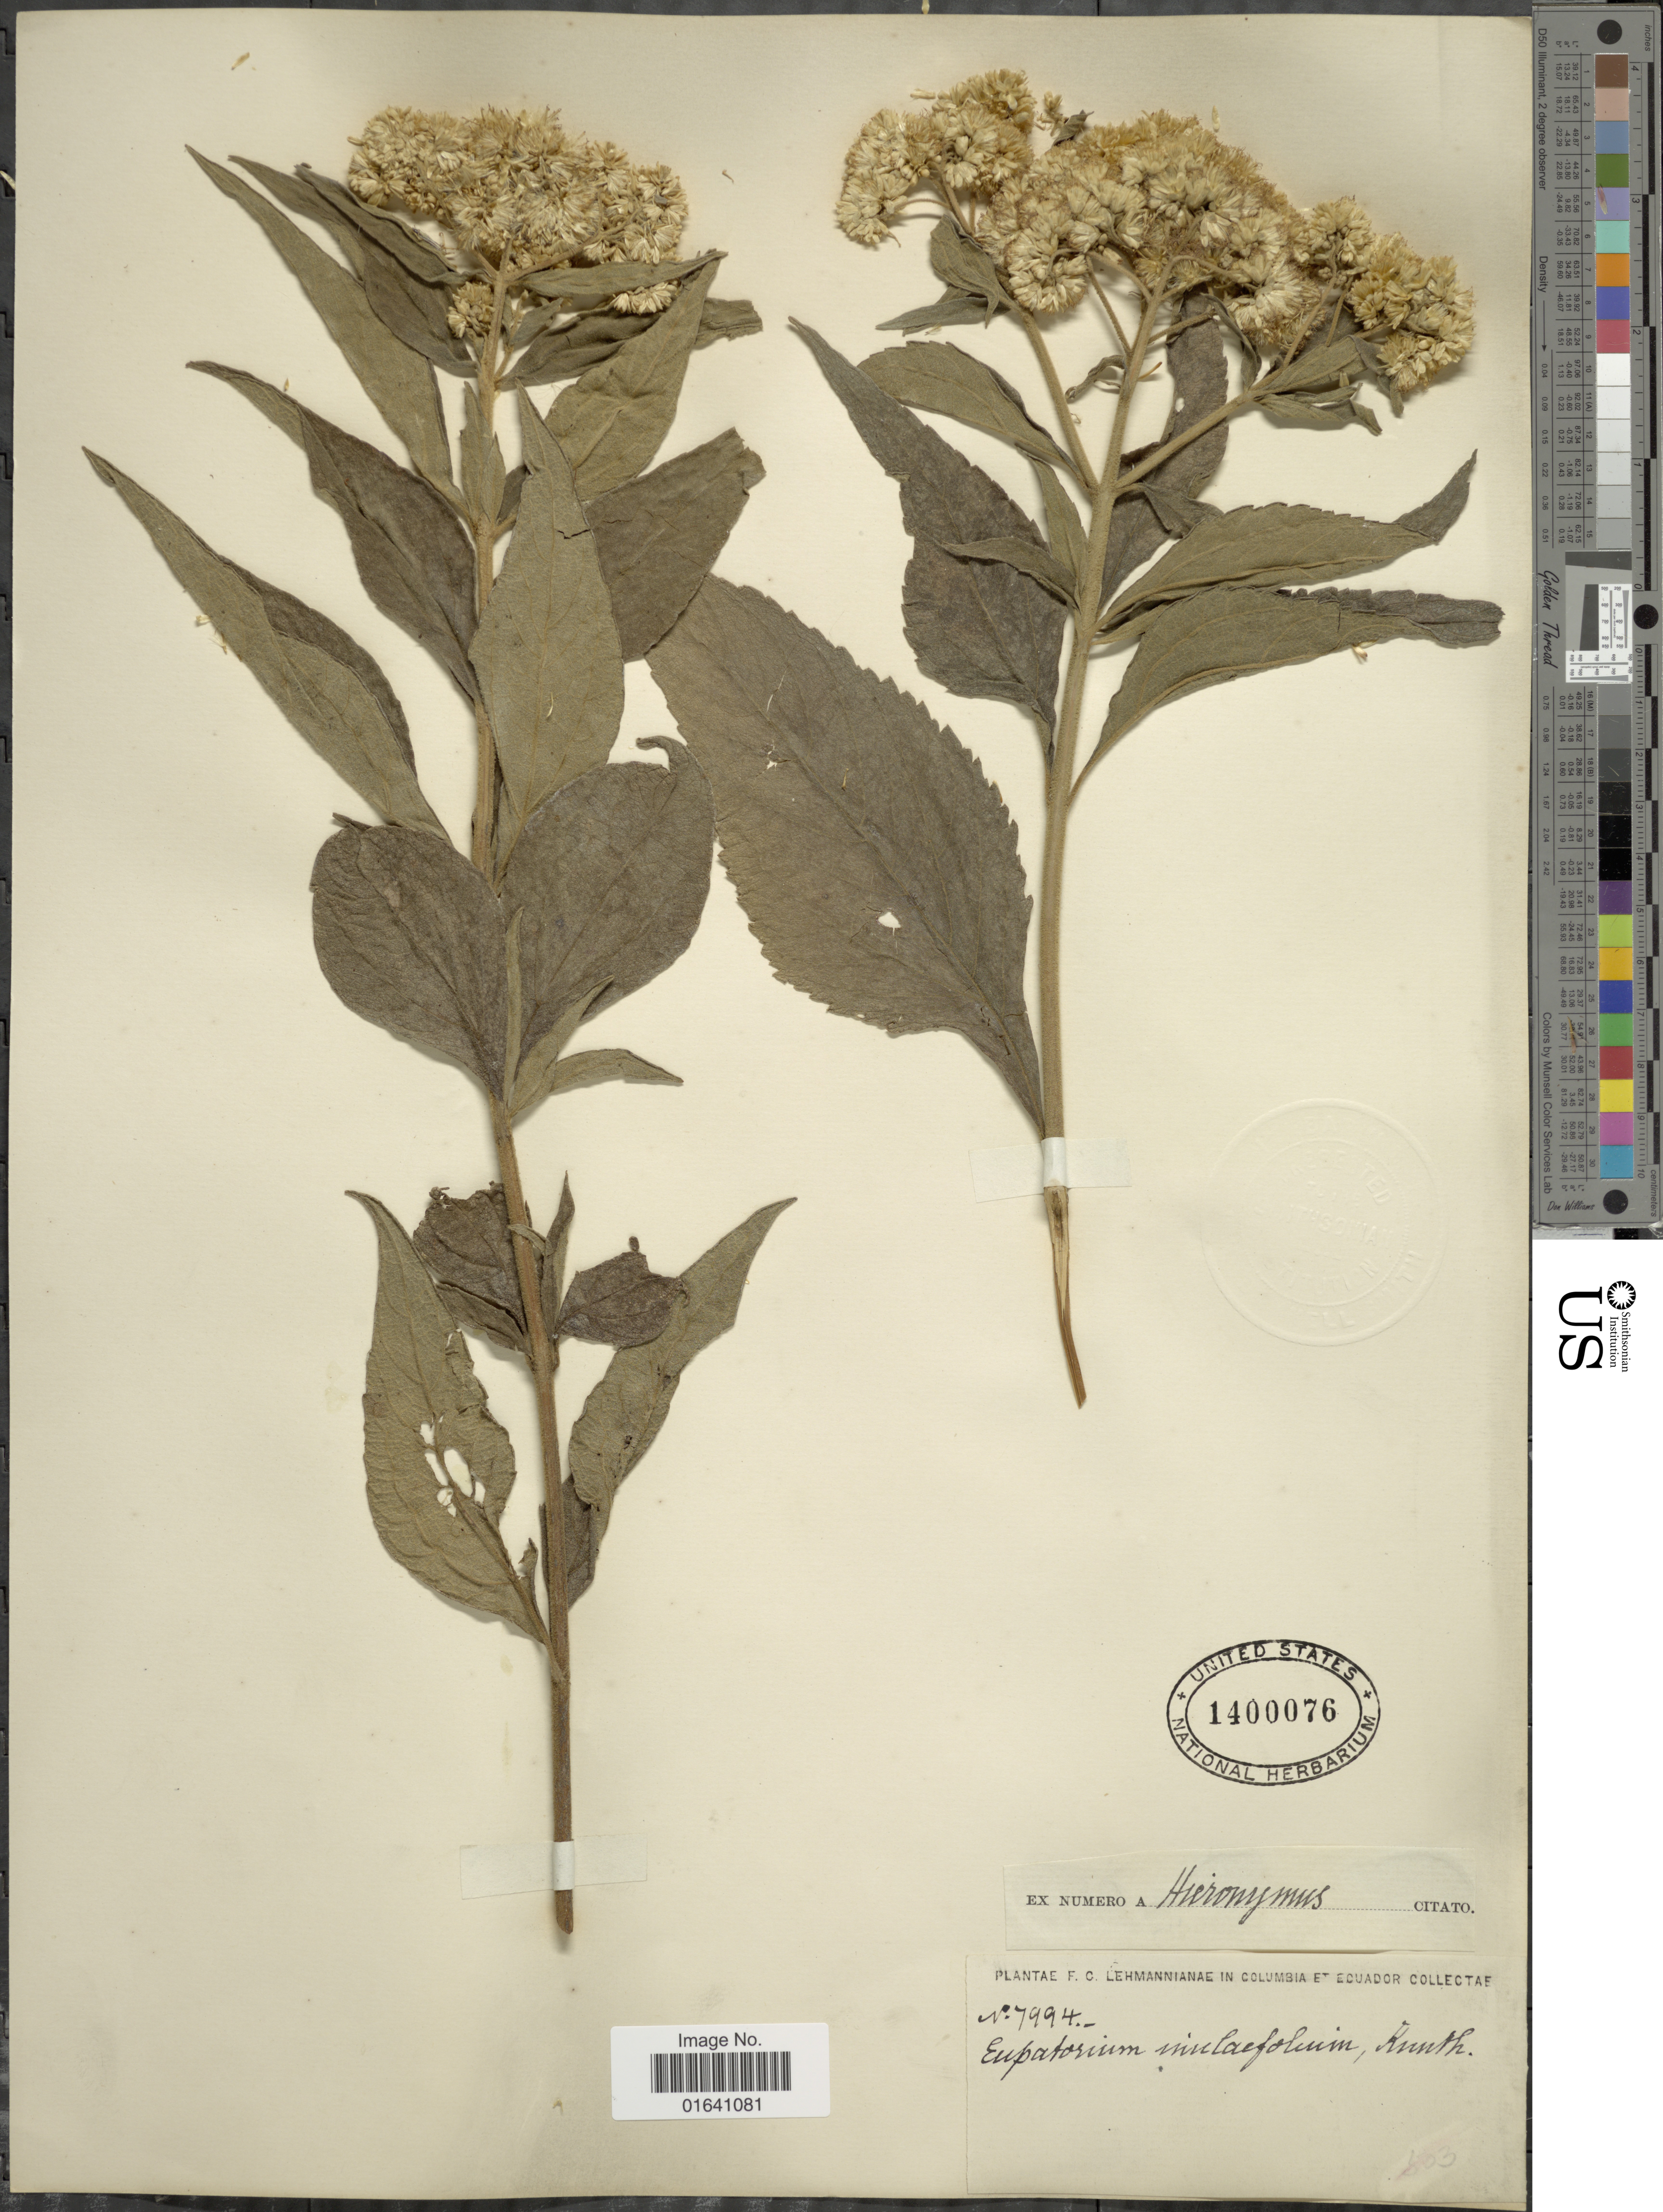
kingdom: Plantae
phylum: Tracheophyta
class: Magnoliopsida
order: Asterales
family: Asteraceae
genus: Austroeupatorium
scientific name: Austroeupatorium inulaefolium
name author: (Kunth) R.M. King & H. Rob.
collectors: F. C. Lehmann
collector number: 7994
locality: Colombia e Ecuador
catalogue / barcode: US 1400076